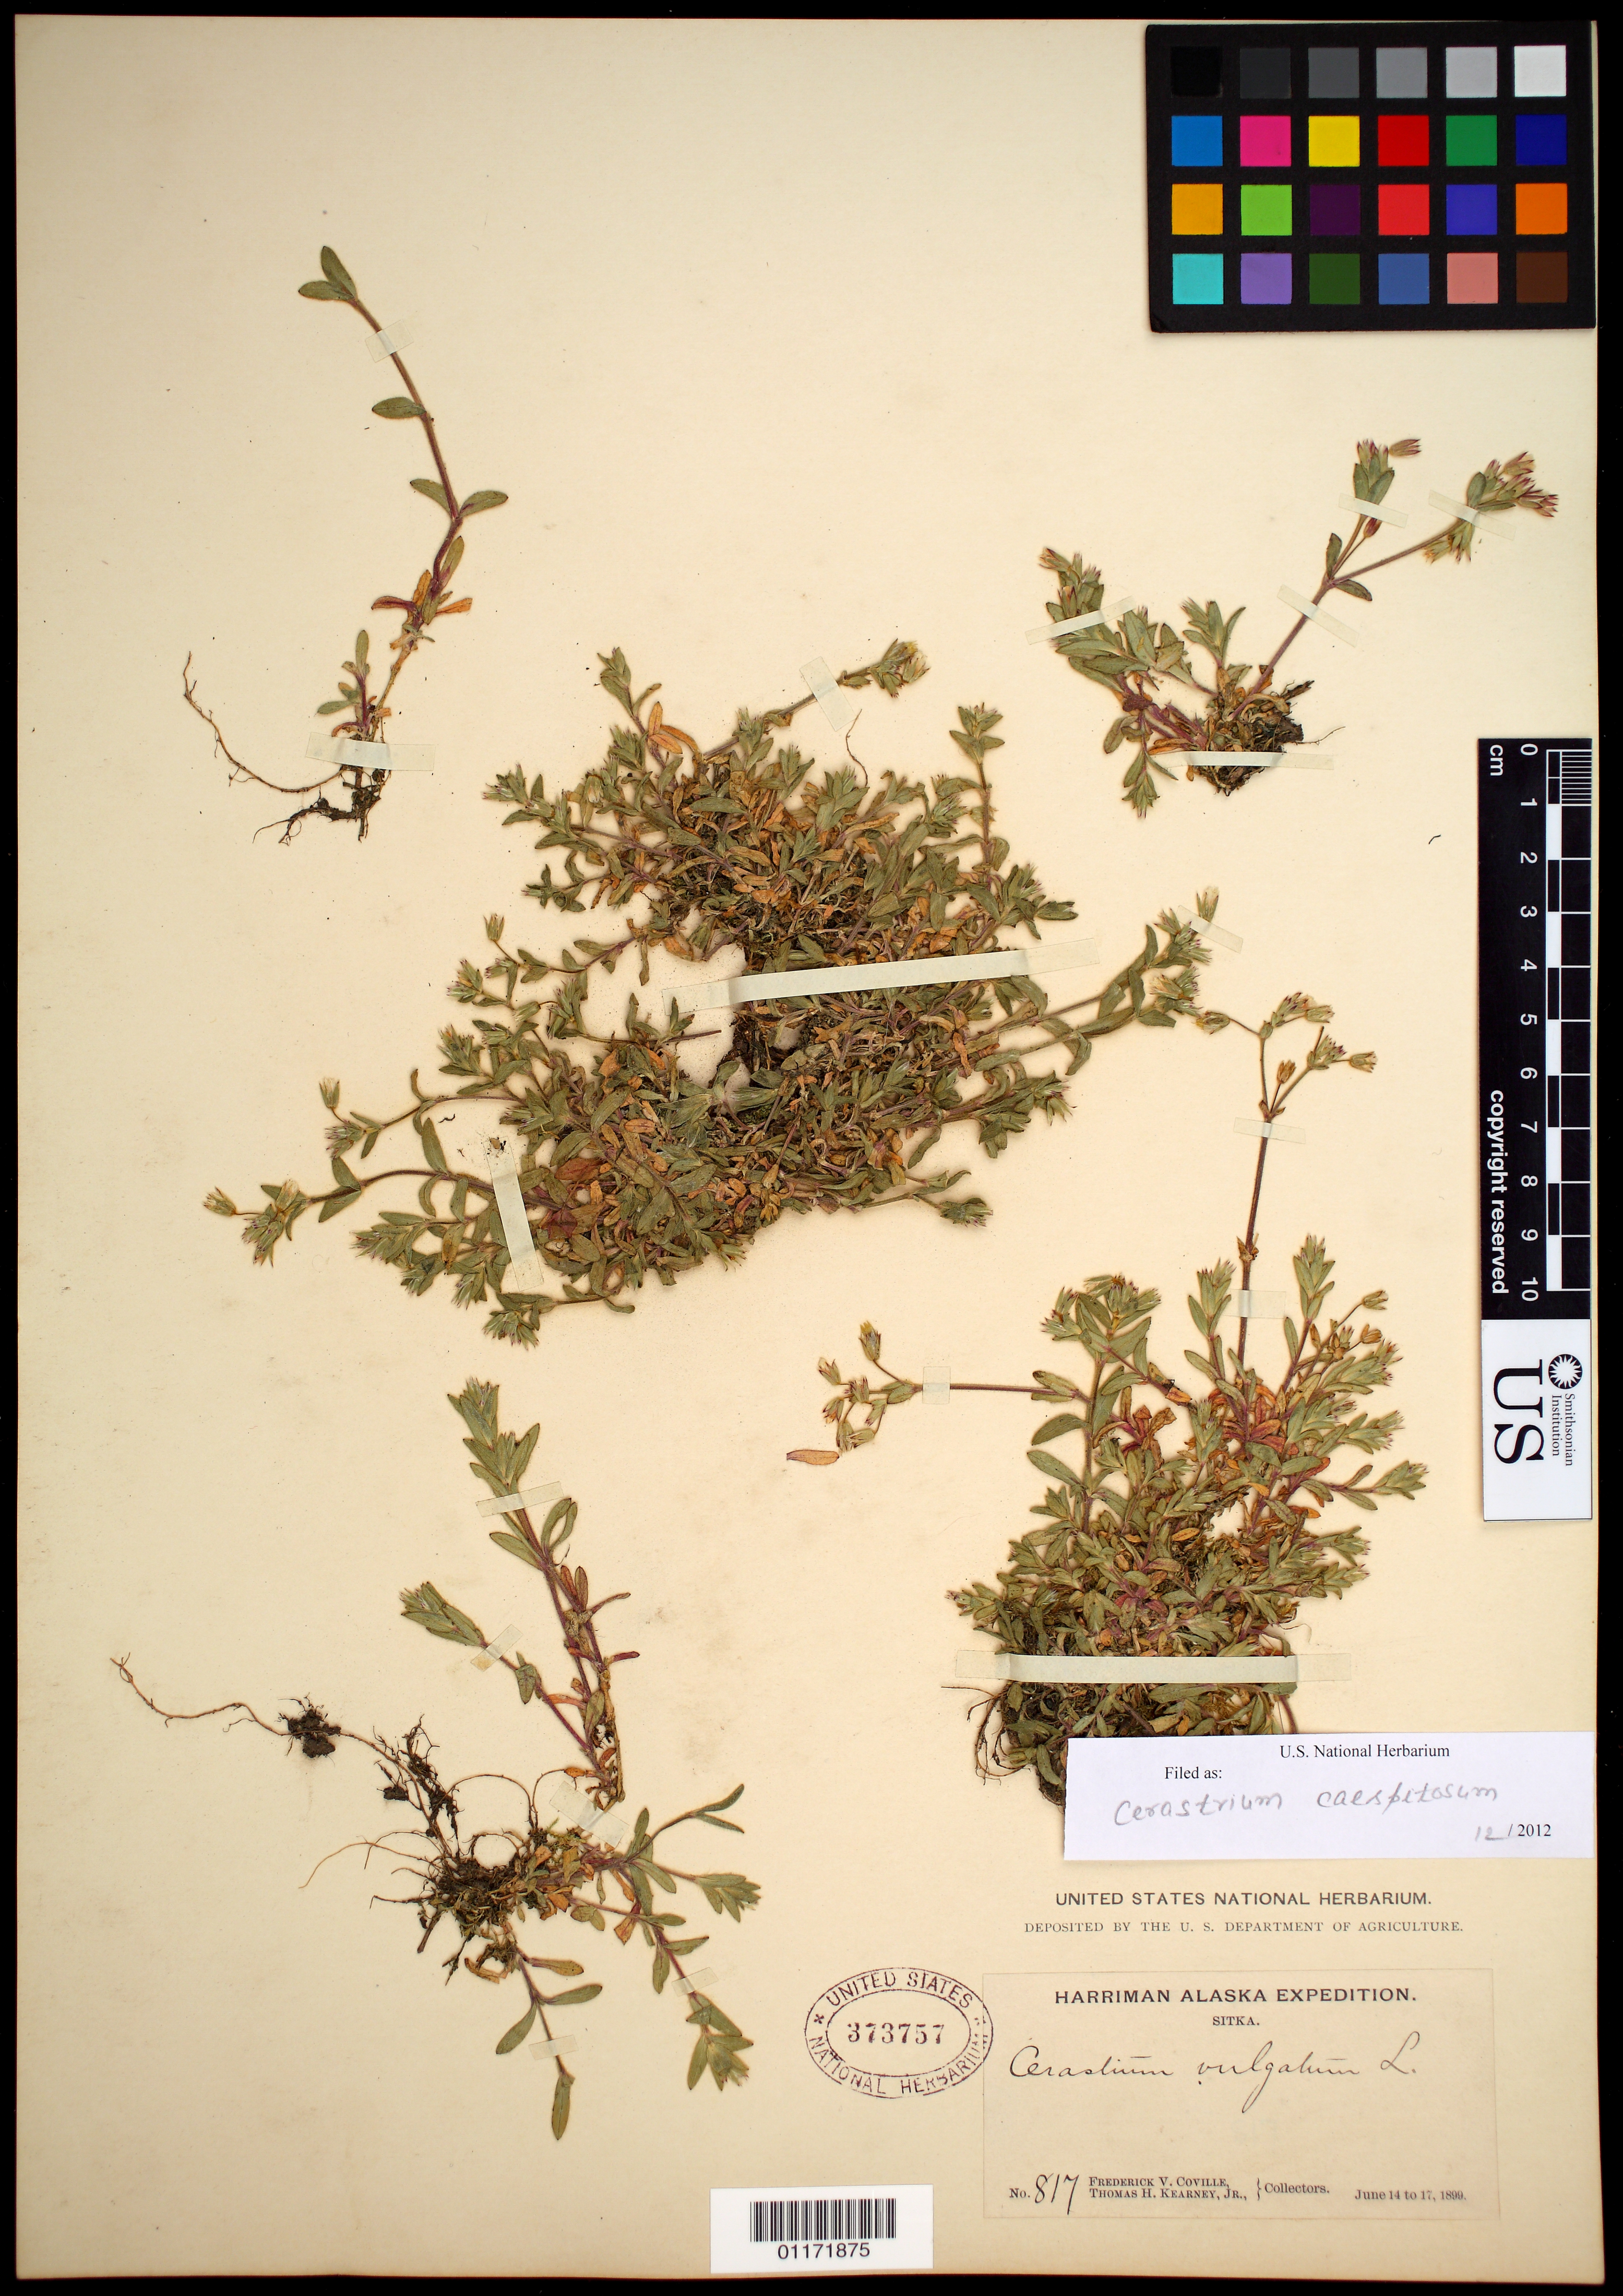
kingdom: Plantae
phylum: Tracheophyta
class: Magnoliopsida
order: Caryophyllales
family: Caryophyllaceae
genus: Cerastium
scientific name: Cerastium caespitosum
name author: Rchb. & Kit.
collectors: F. V. Coville & T. H. Kearney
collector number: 817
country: United States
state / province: Alaska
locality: Sitka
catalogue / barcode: US 373757